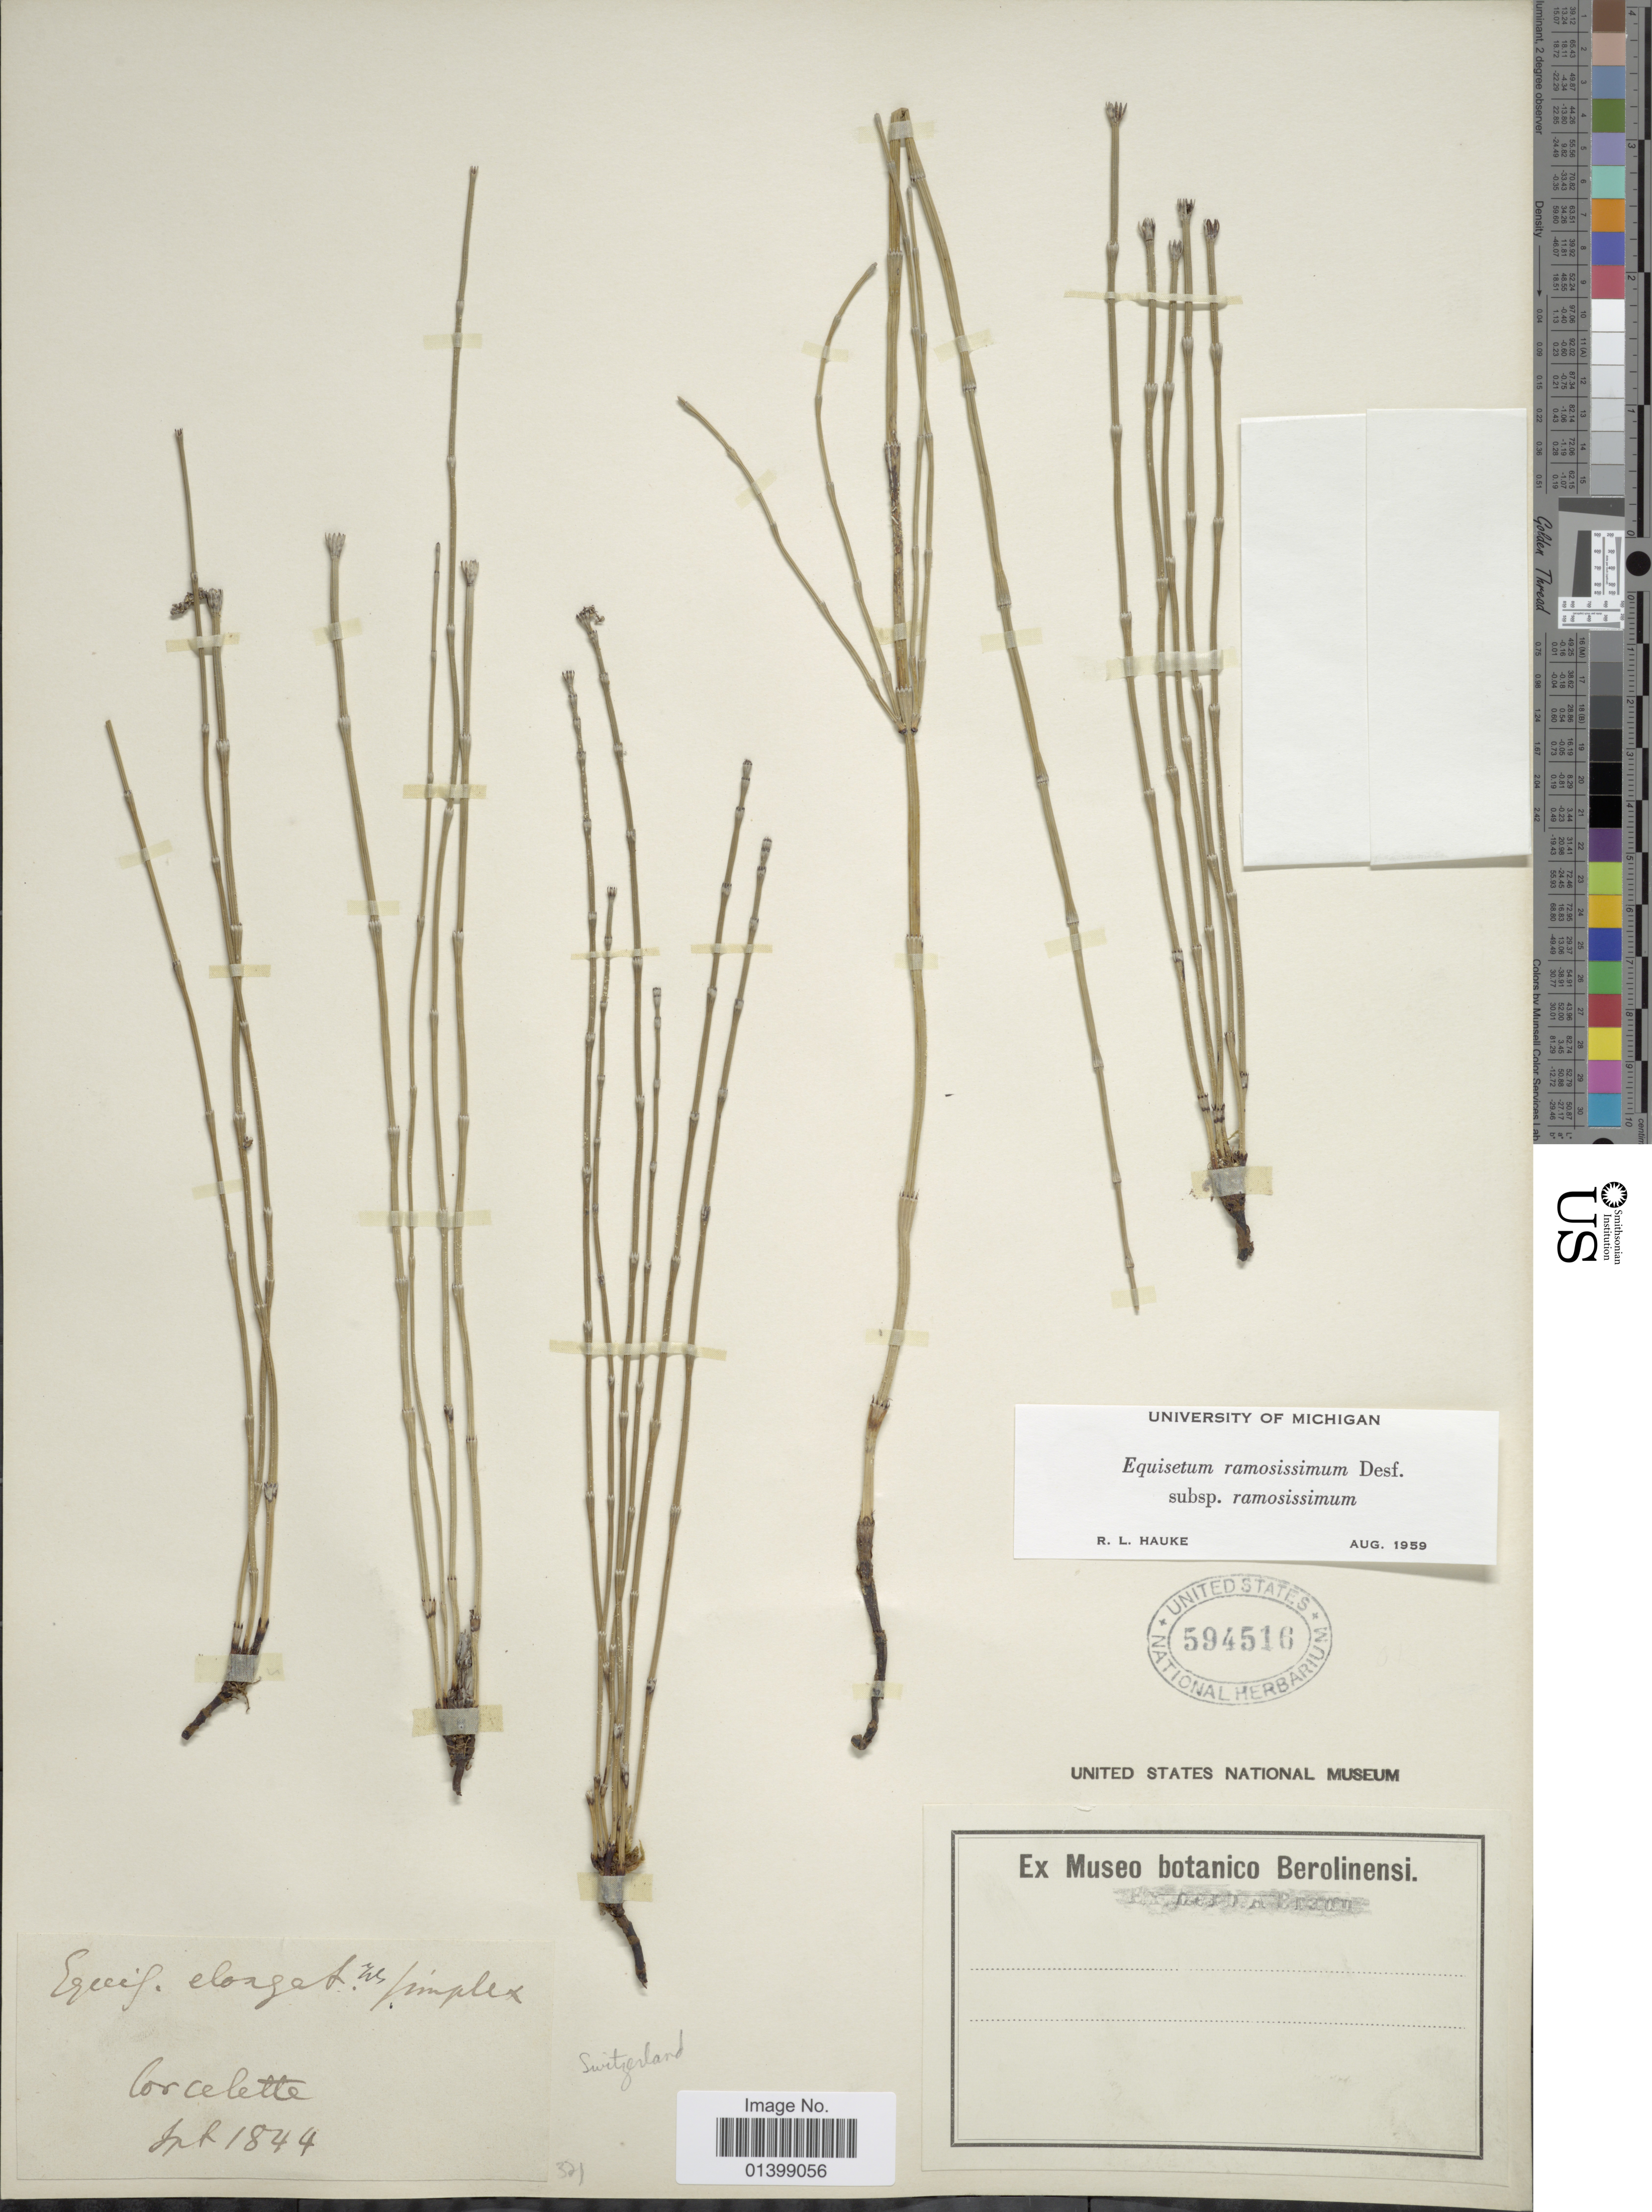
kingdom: Plantae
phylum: Tracheophyta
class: Polypodiopsida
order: Equisetales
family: Equisetaceae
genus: Equisetum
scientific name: Equisetum ramosissimum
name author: Desf.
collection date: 1844-09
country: Switzerland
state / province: Vaud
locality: Corcelettes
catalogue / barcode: US 594516